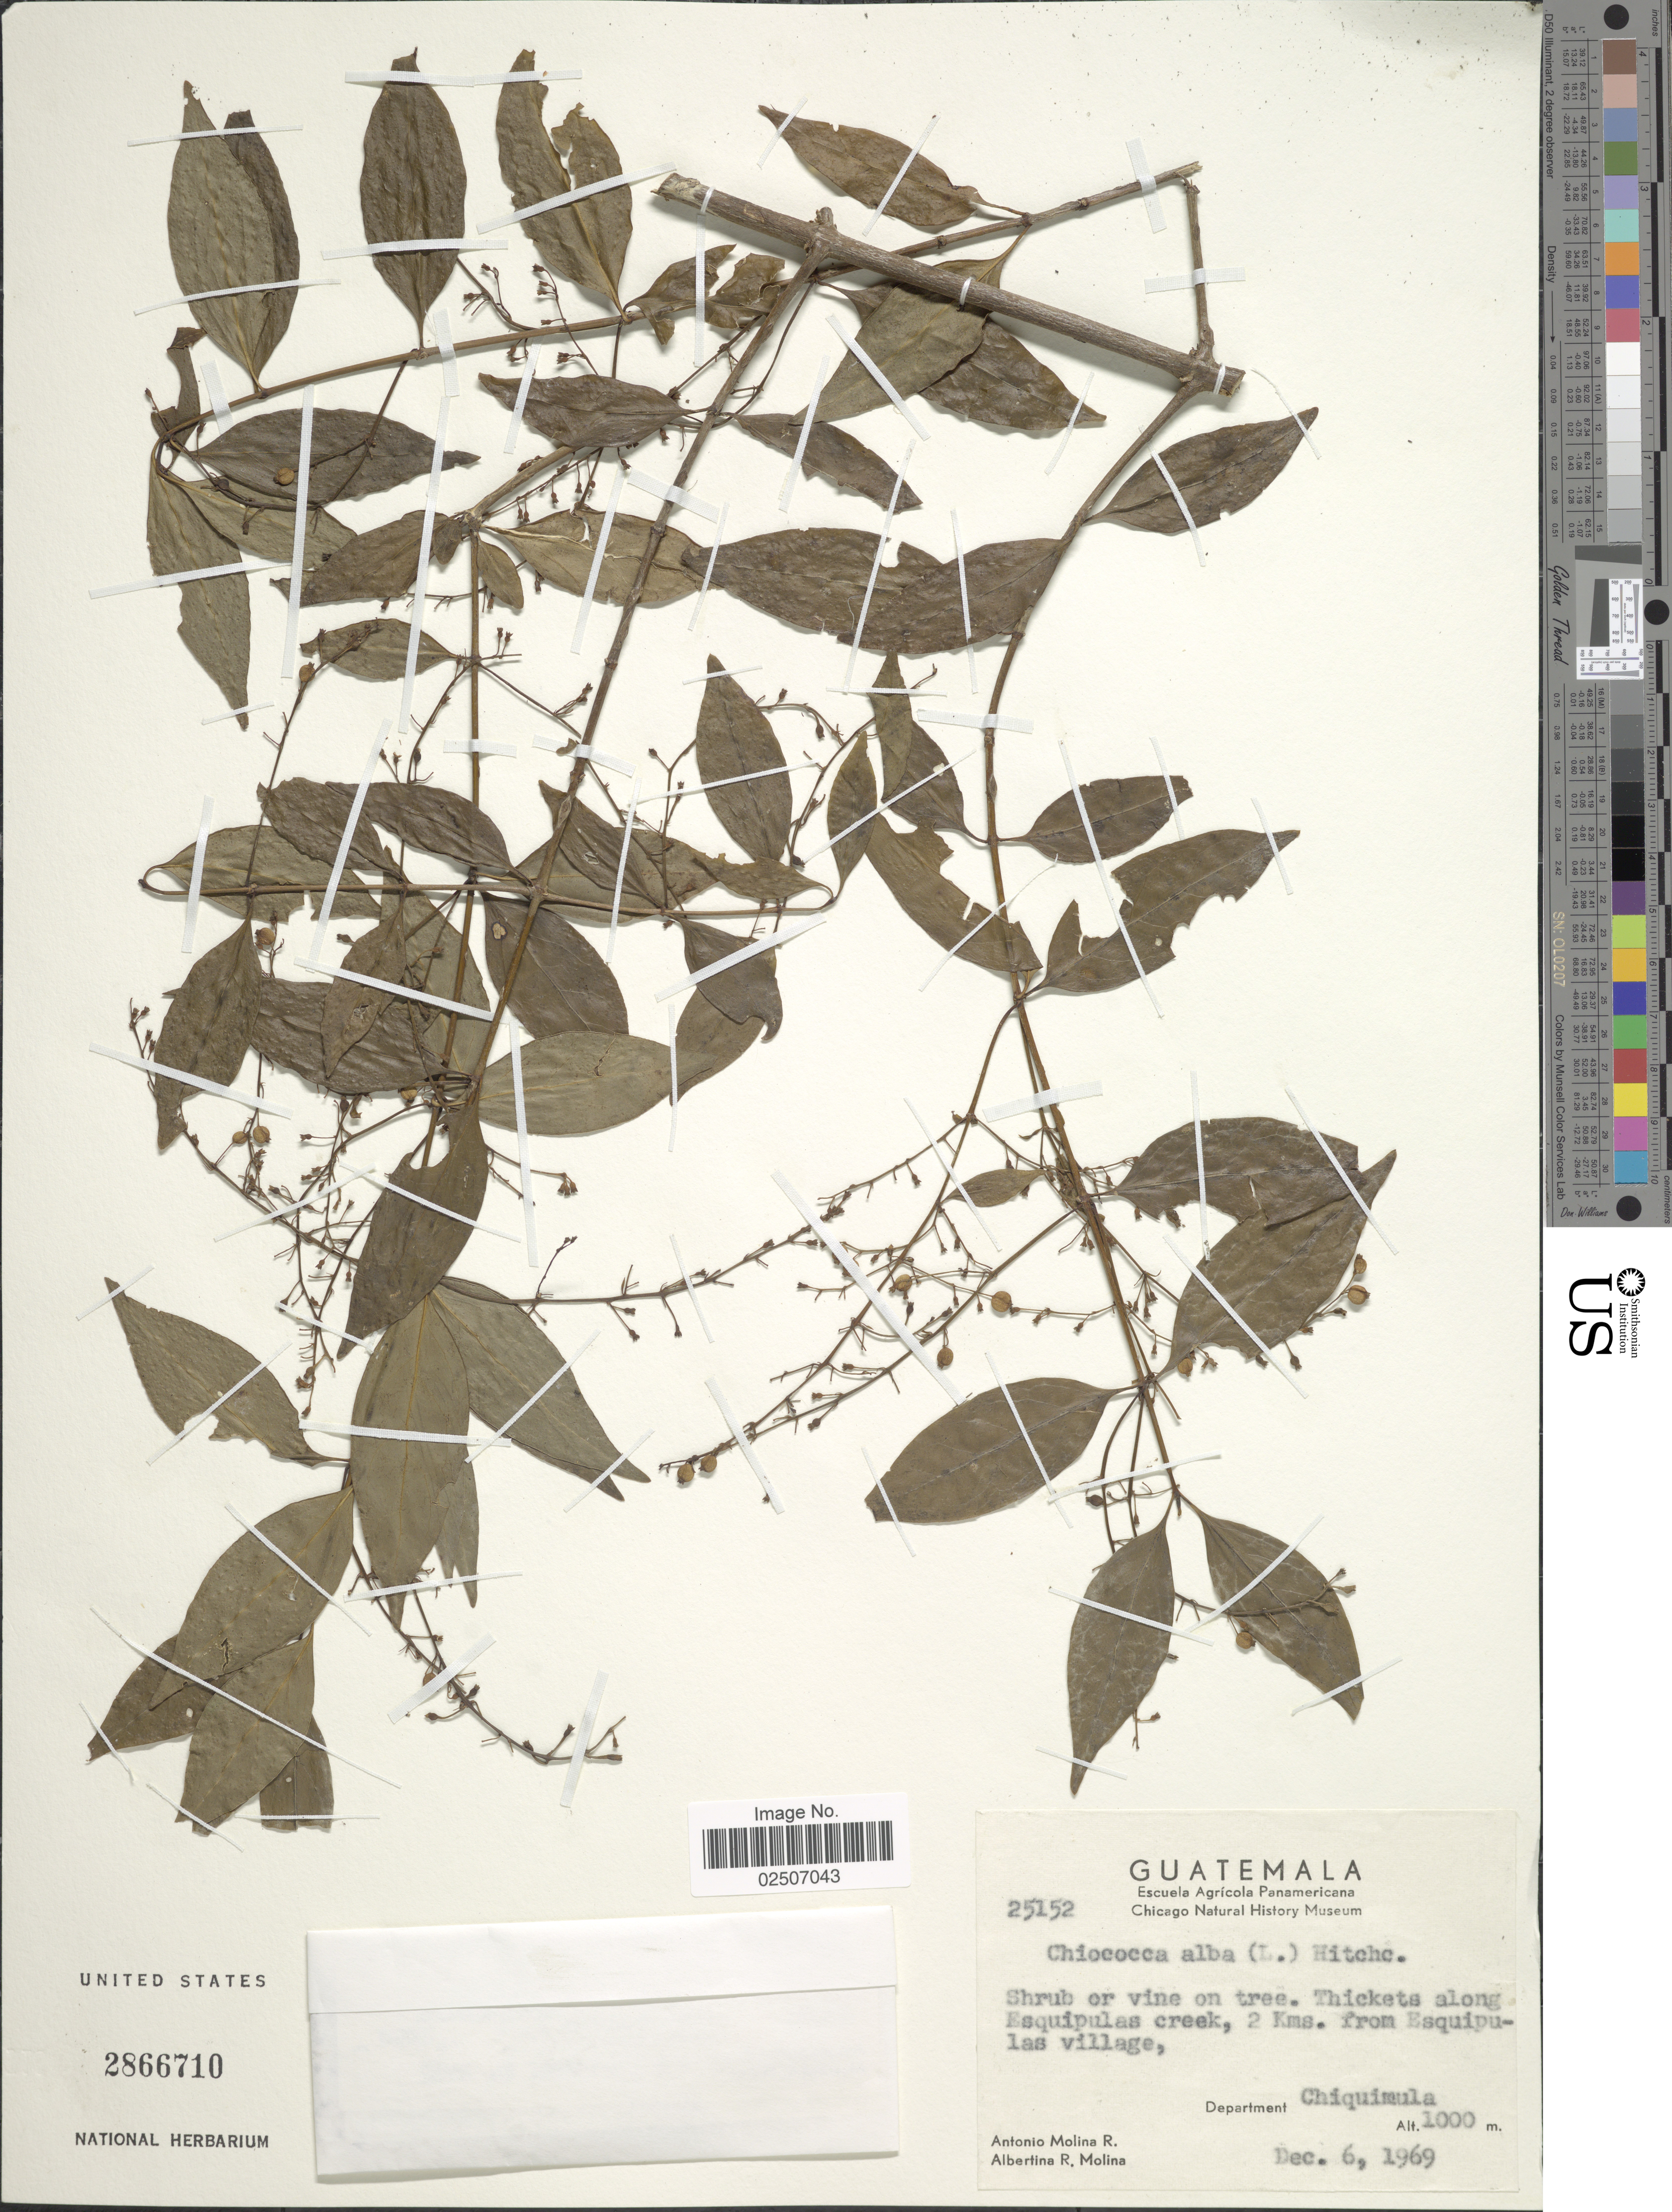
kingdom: Plantae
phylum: Tracheophyta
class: Magnoliopsida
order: Gentianales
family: Rubiaceae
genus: Chiococca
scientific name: Chiococca alba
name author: (L.) Hitchc.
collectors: A. Molina R. & A. R. Molina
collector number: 25152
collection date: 1969-12-06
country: Guatemala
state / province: Chiquimula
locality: Thickets along Esquipulas creek, 2 Kms. from Esquipulas village, Department Chiquimula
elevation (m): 1000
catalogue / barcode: US 2866710